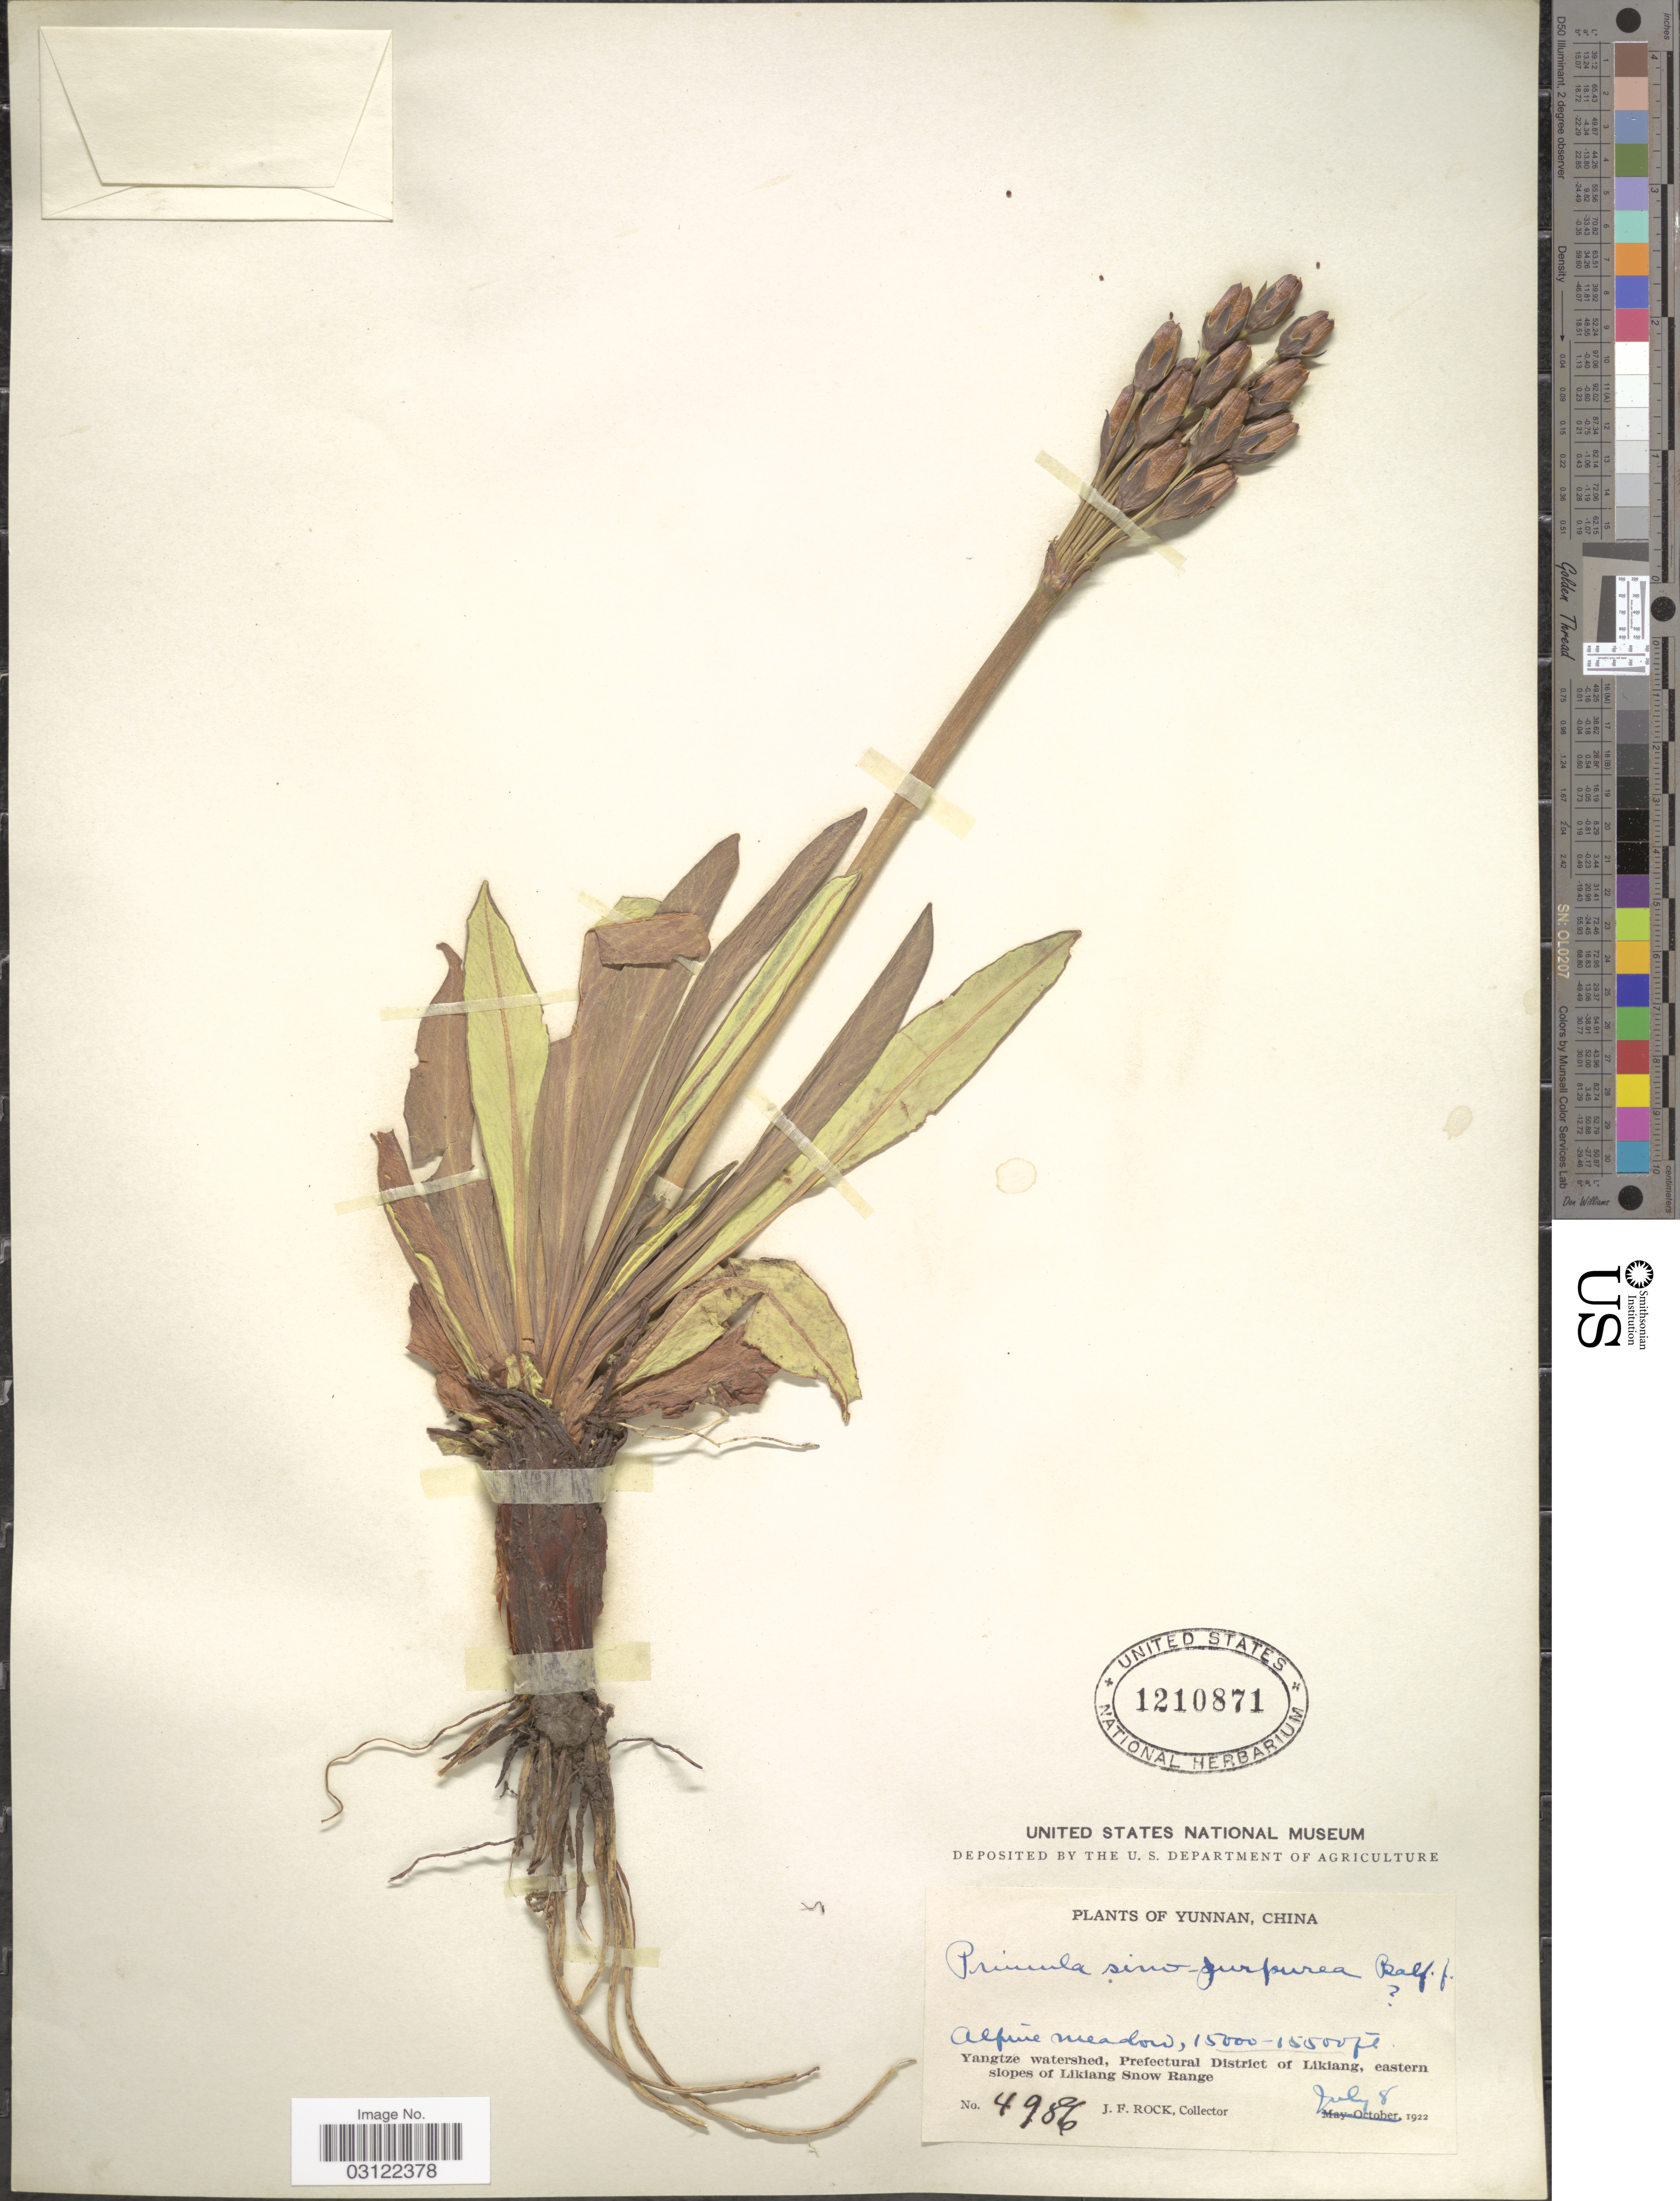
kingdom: Plantae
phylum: Tracheophyta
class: Magnoliopsida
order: Ericales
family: Primulaceae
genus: Primula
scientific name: Primula sinopurpurea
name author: Balf. f. ex Hutch.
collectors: J. Rock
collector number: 4986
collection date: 1922-07-08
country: China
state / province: Yunnan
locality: Yangtze watershed, Prefectural District of Likiang, eastern slopes of Likiang Snow Range.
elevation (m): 4572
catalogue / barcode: US 1210871